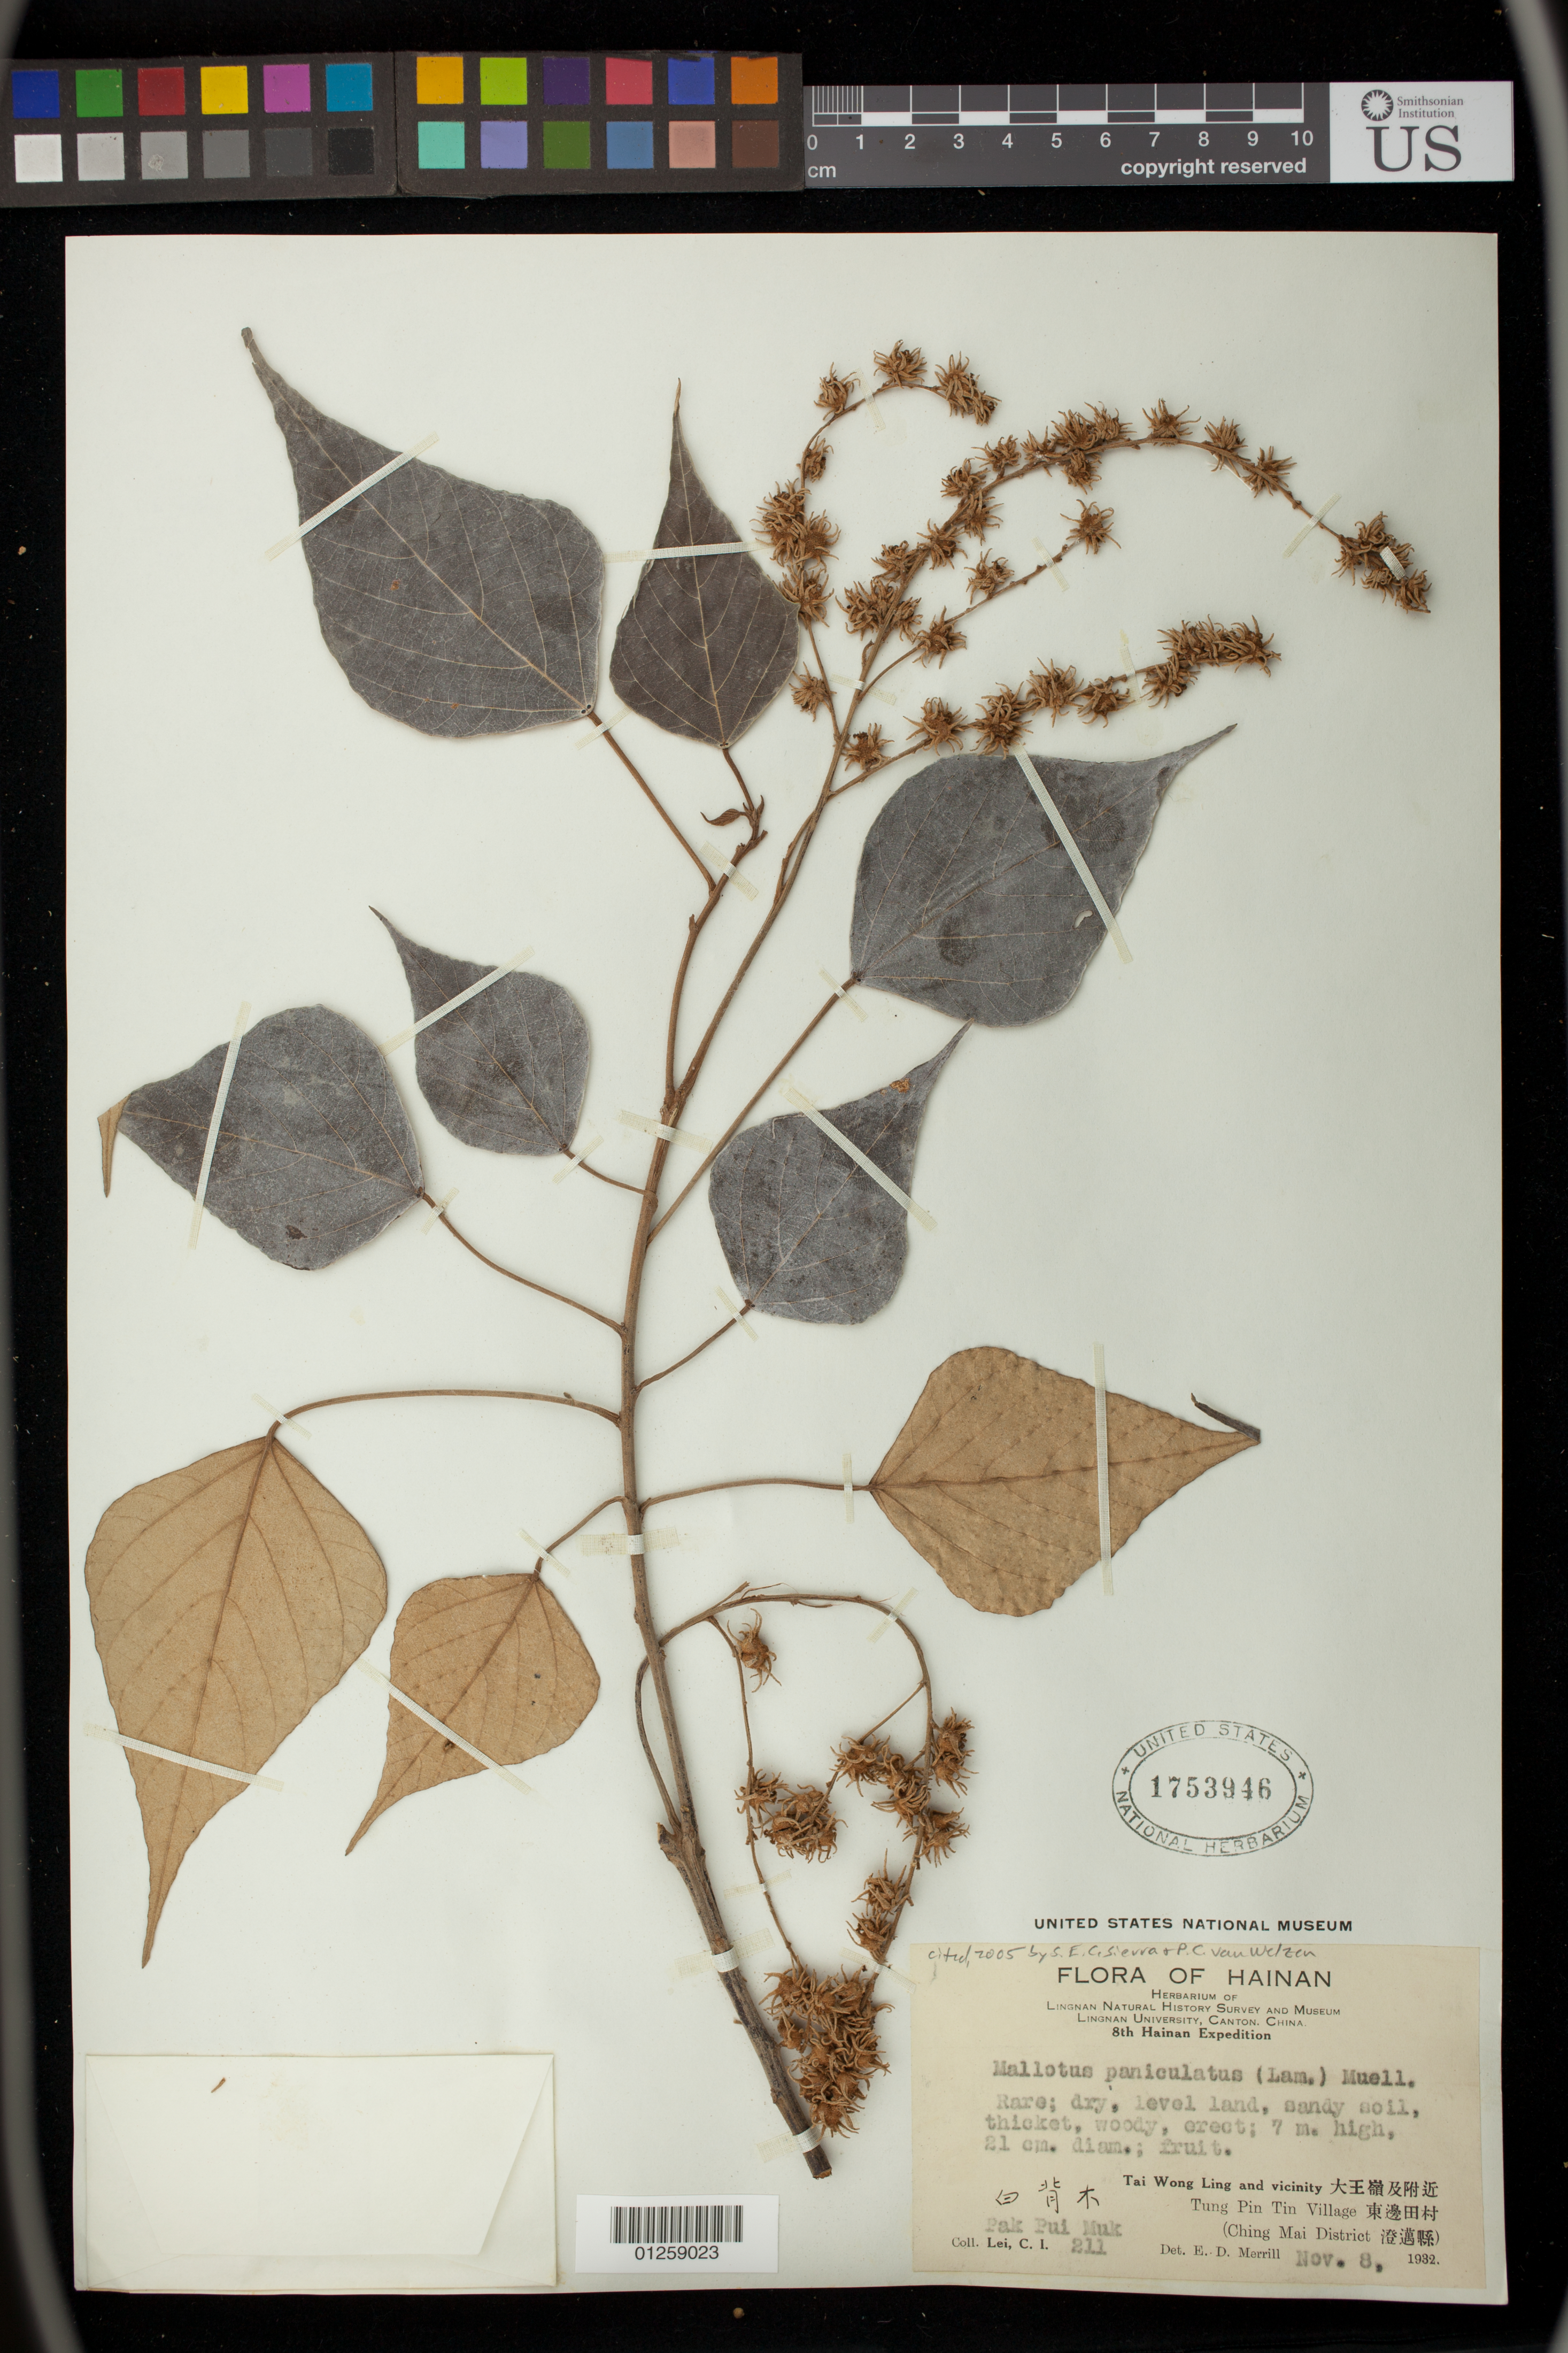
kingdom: Plantae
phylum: Tracheophyta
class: Magnoliopsida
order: Malpighiales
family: Euphorbiaceae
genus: Mallotus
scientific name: Mallotus paniculatus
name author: (Lam.) Müll. Arg.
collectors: C. I. Lei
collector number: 211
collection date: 1932-11-08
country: China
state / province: Hainan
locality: Pak Pui Muk; Tai Wong Ling and vicinity; Tung Pin Tin Village; Ching Mai District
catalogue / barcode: US 1753946